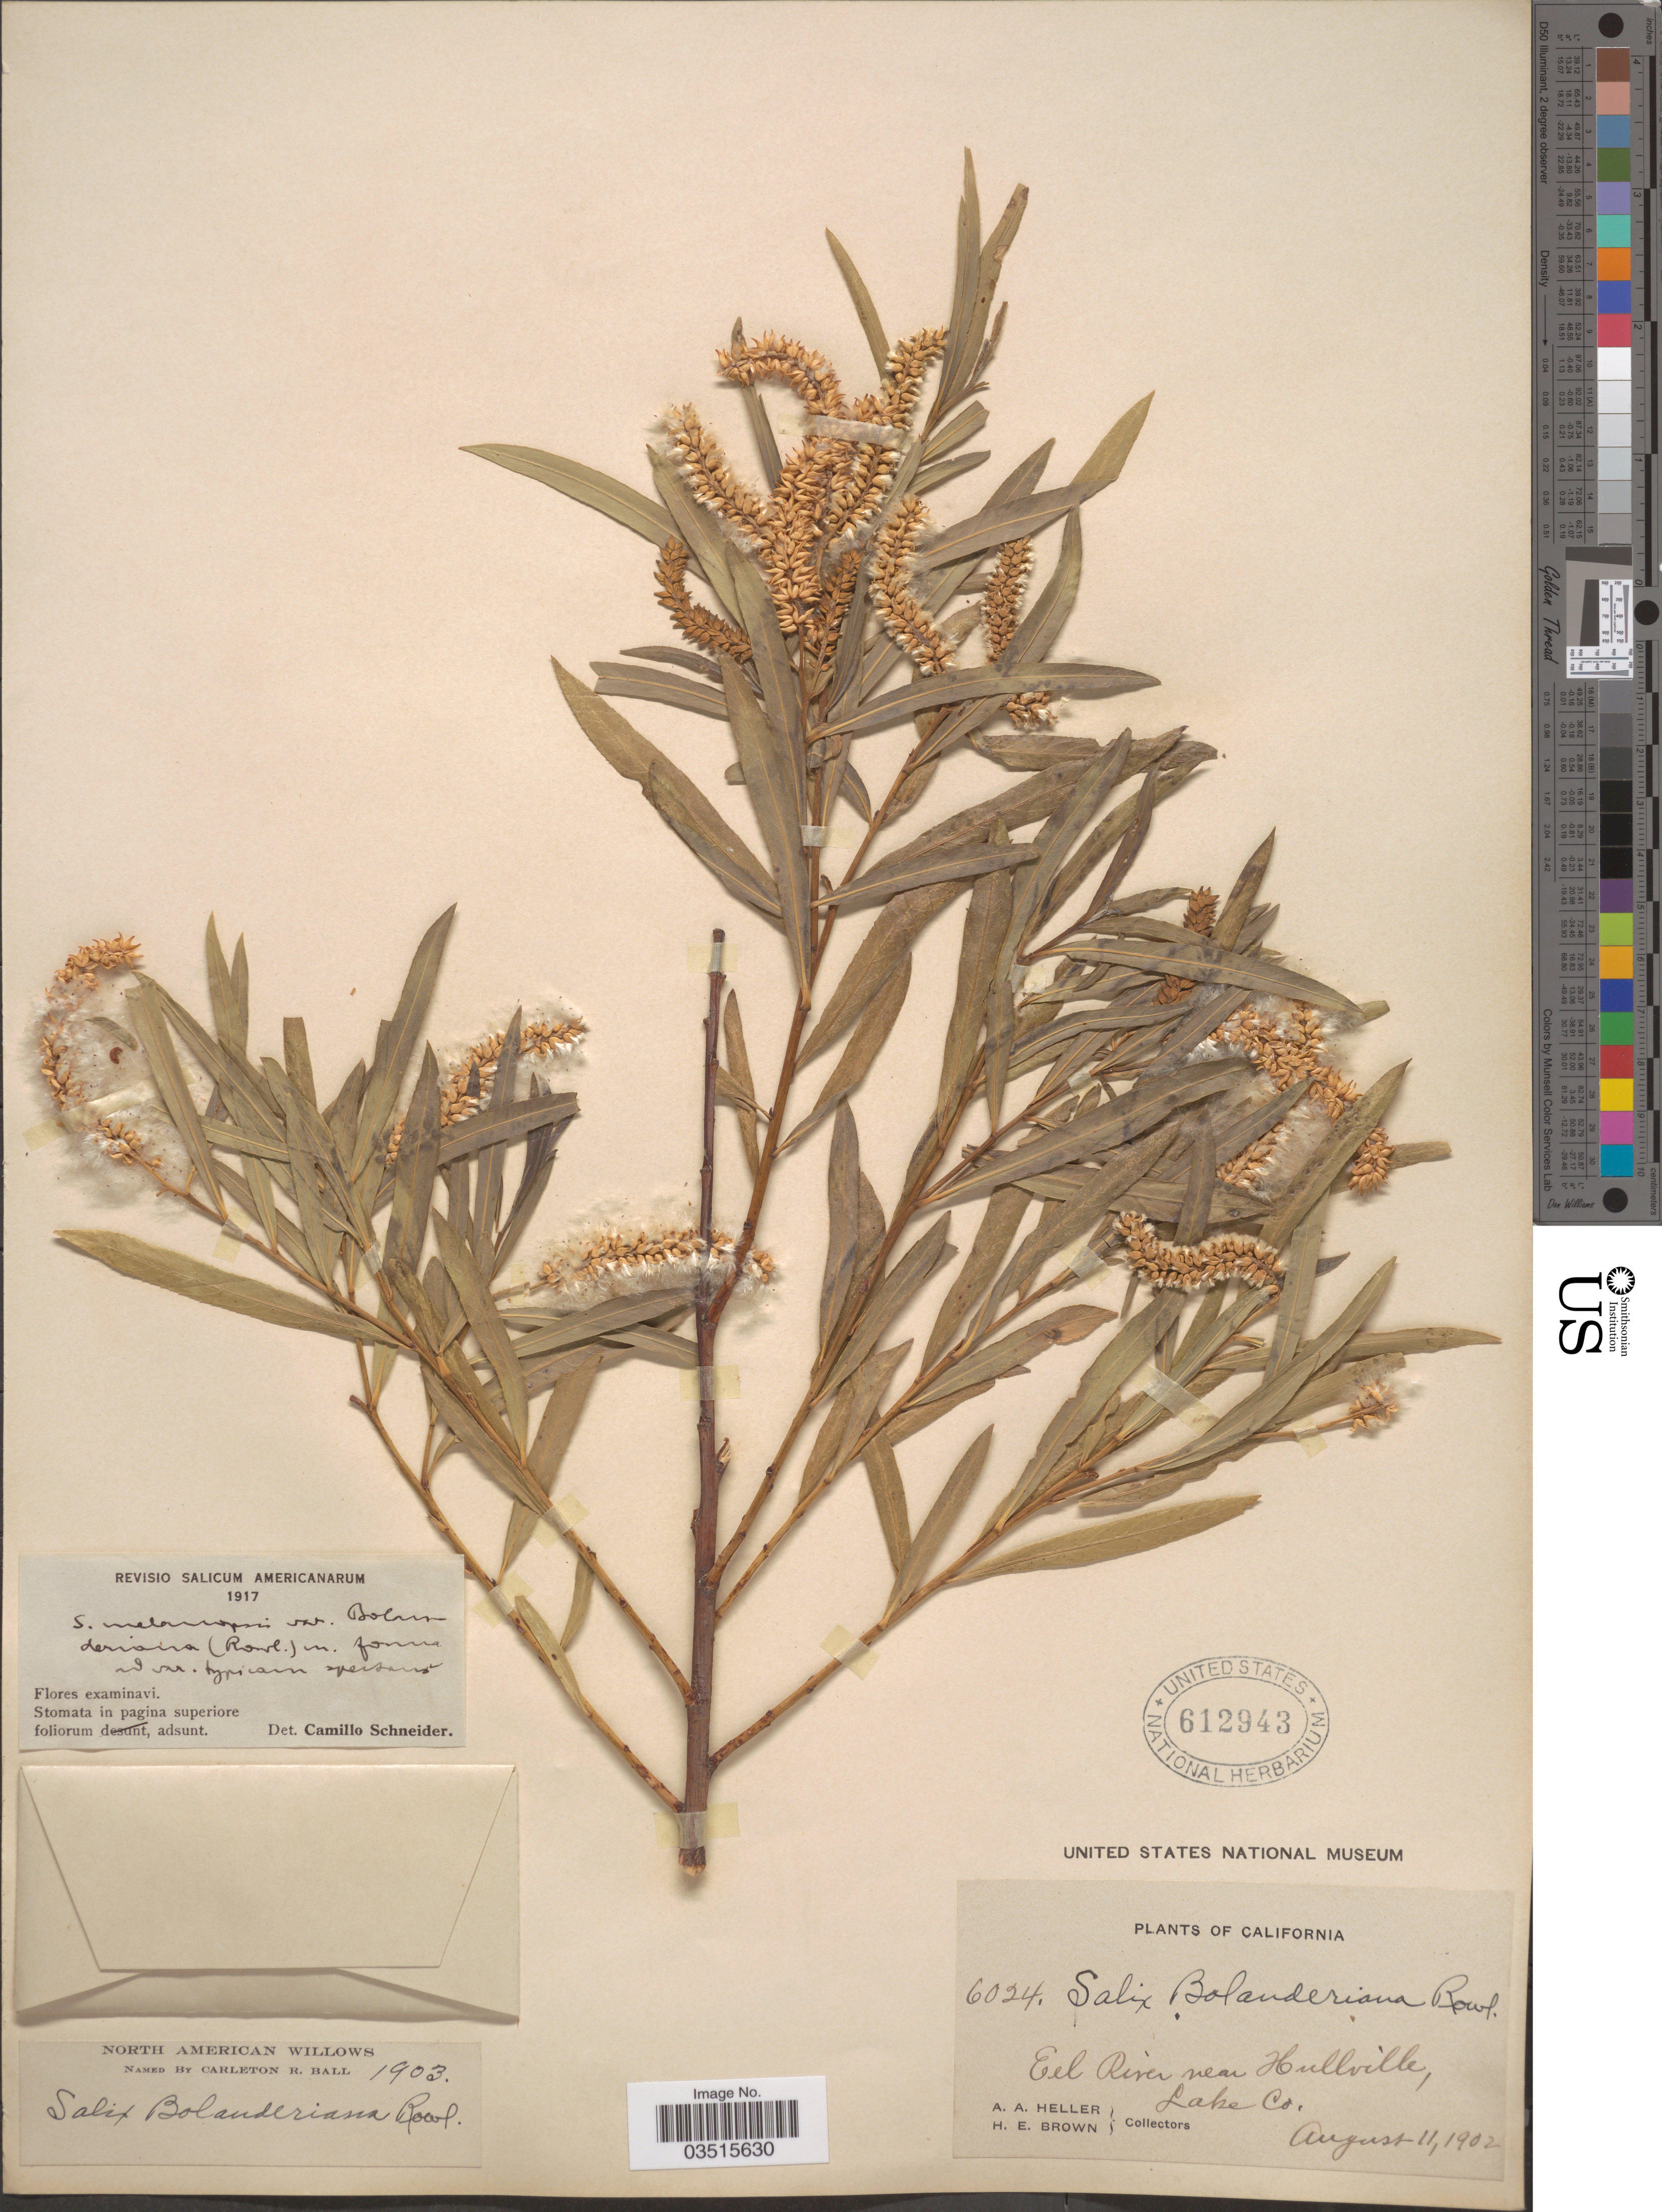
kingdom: Plantae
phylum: Tracheophyta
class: Magnoliopsida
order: Malpighiales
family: Salicaceae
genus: Salix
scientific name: Salix melanopsis var. bolanderiana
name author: (Rowlee) C.K. Schneid.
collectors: A. A. Heller & H. E. Brown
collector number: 6024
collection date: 1902-08-11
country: United States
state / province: California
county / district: Lake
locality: Eel River near Hullville, Lake Co.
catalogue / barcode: US 612943